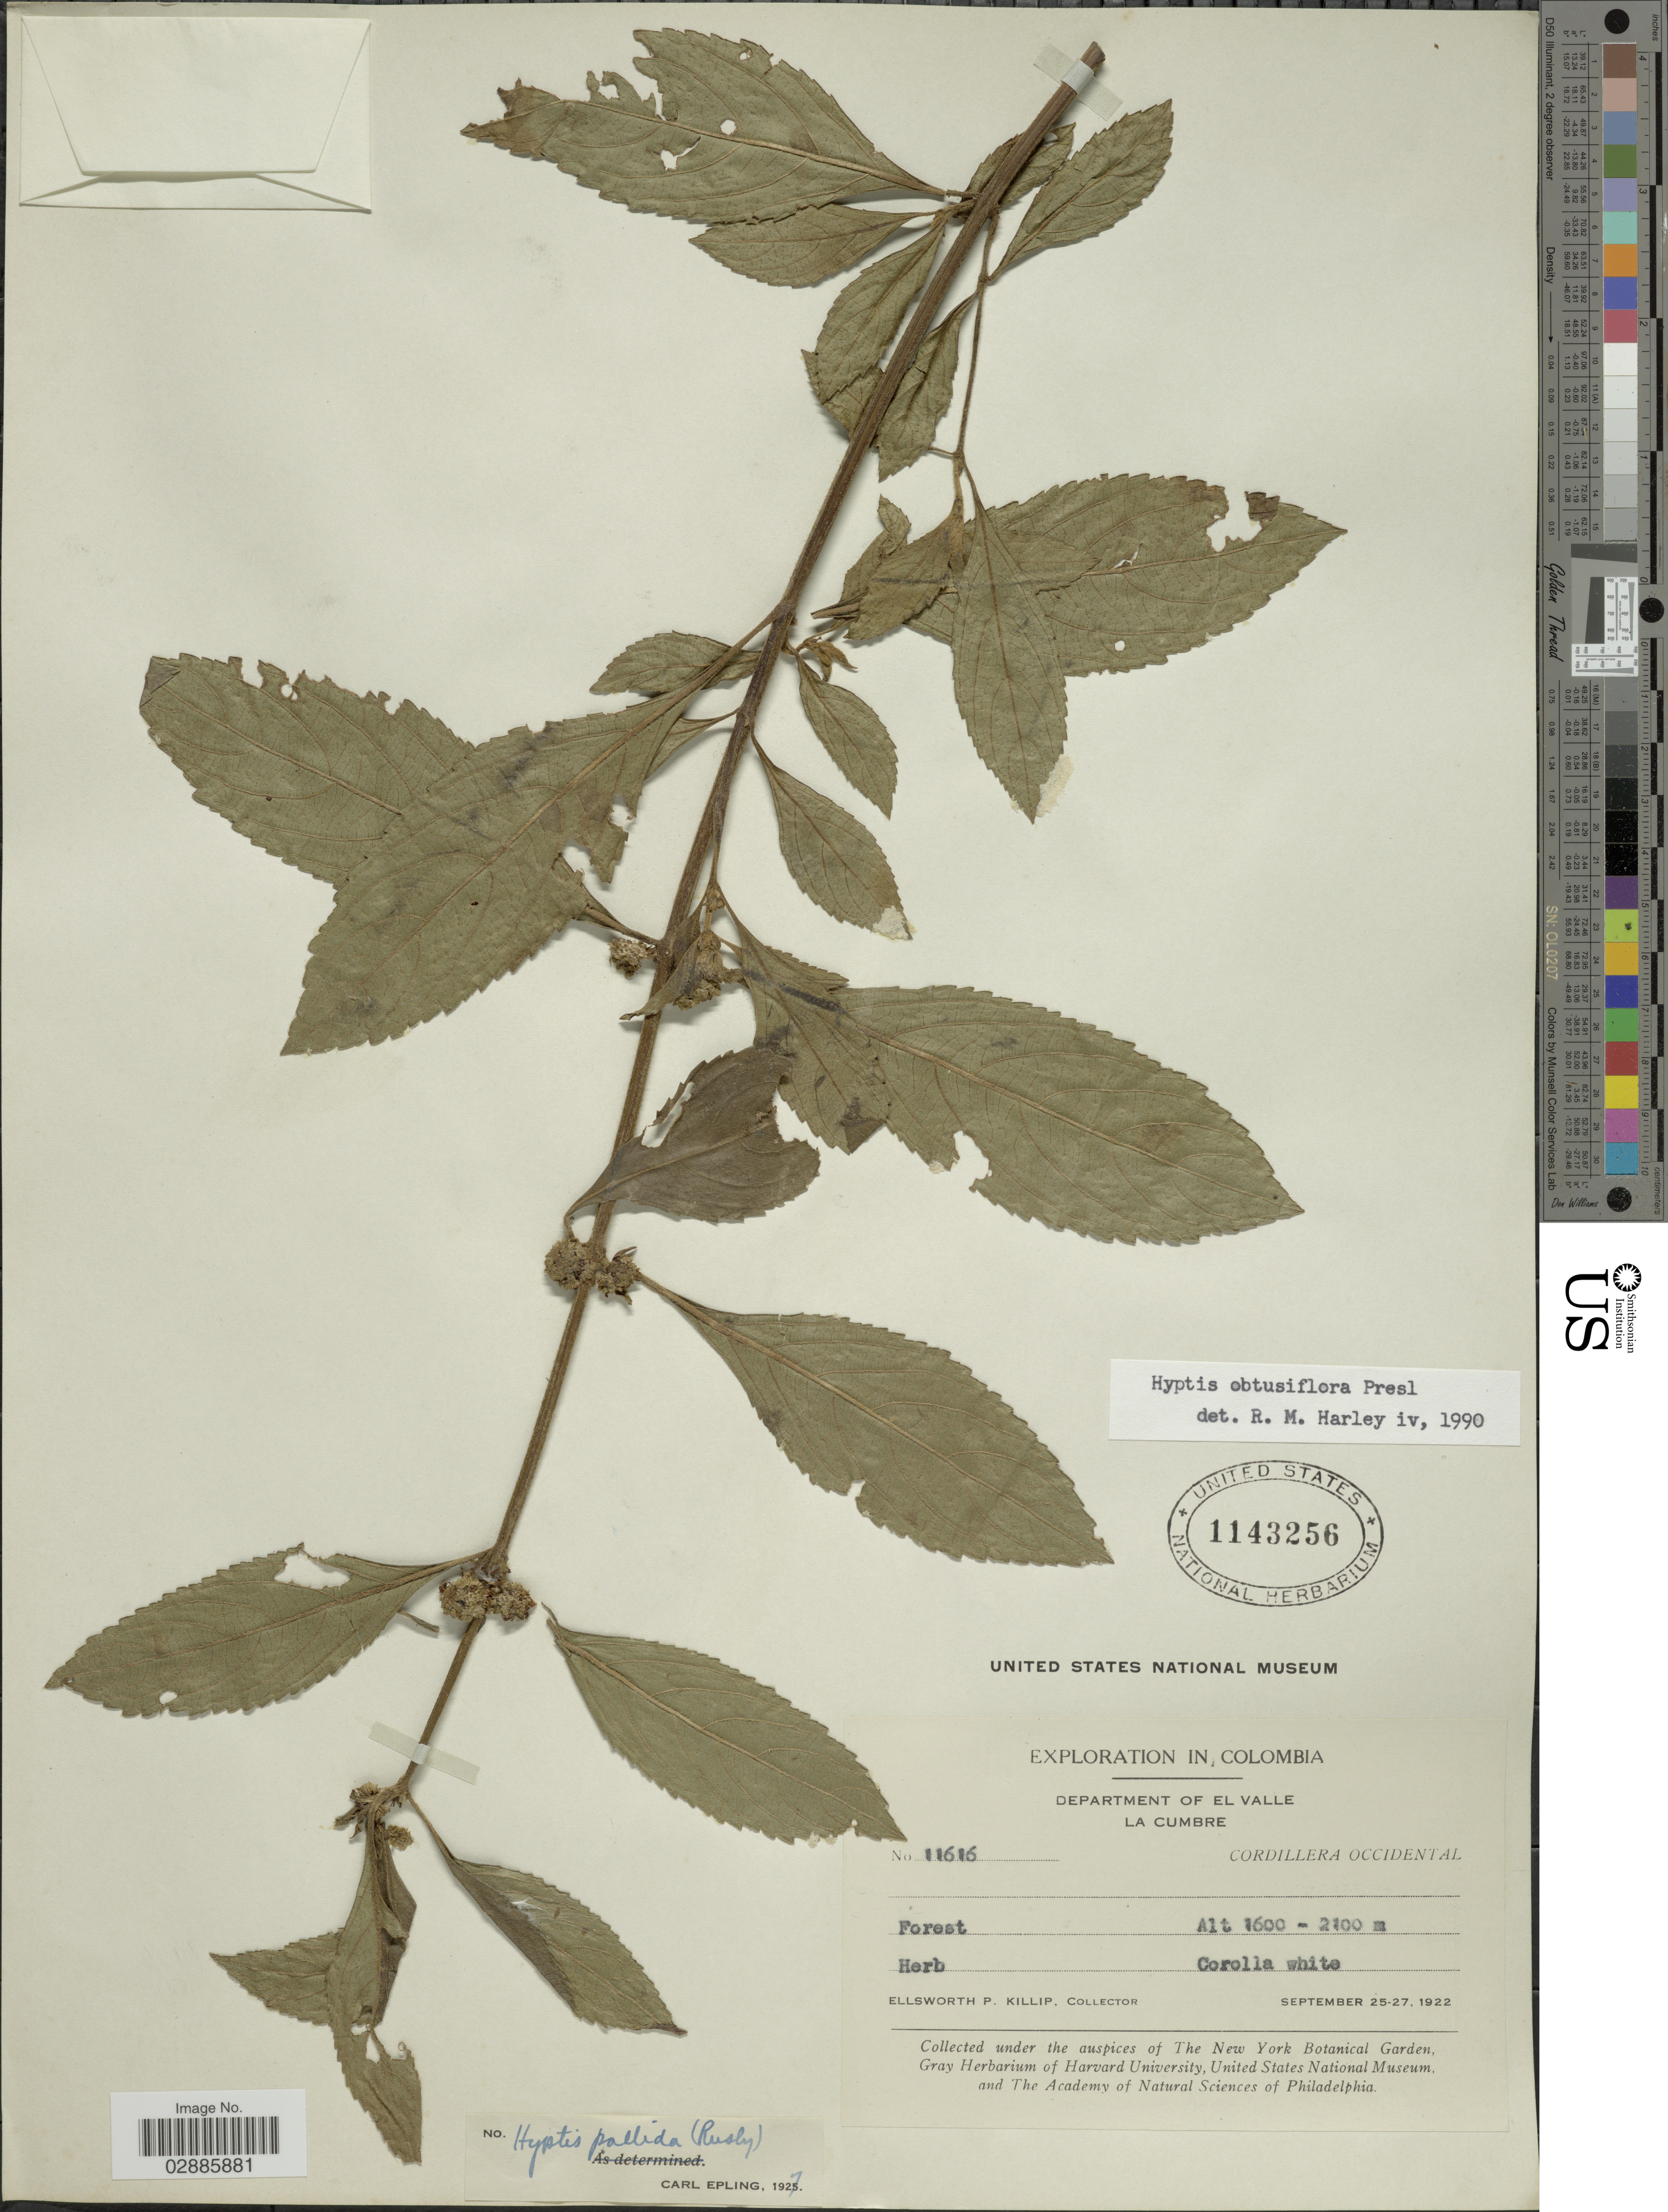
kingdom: Plantae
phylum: Tracheophyta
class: Magnoliopsida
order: Lamiales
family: Lamiaceae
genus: Hyptis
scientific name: Hyptis obtusiflora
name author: C. Presl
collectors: E. P. Killip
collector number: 11616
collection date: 1922-09-25/1922-09-27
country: Colombia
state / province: Valle del Cauca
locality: Department of El Valle, La Cumbre, Cordillera Occidental,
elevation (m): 1600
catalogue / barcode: US 1143256